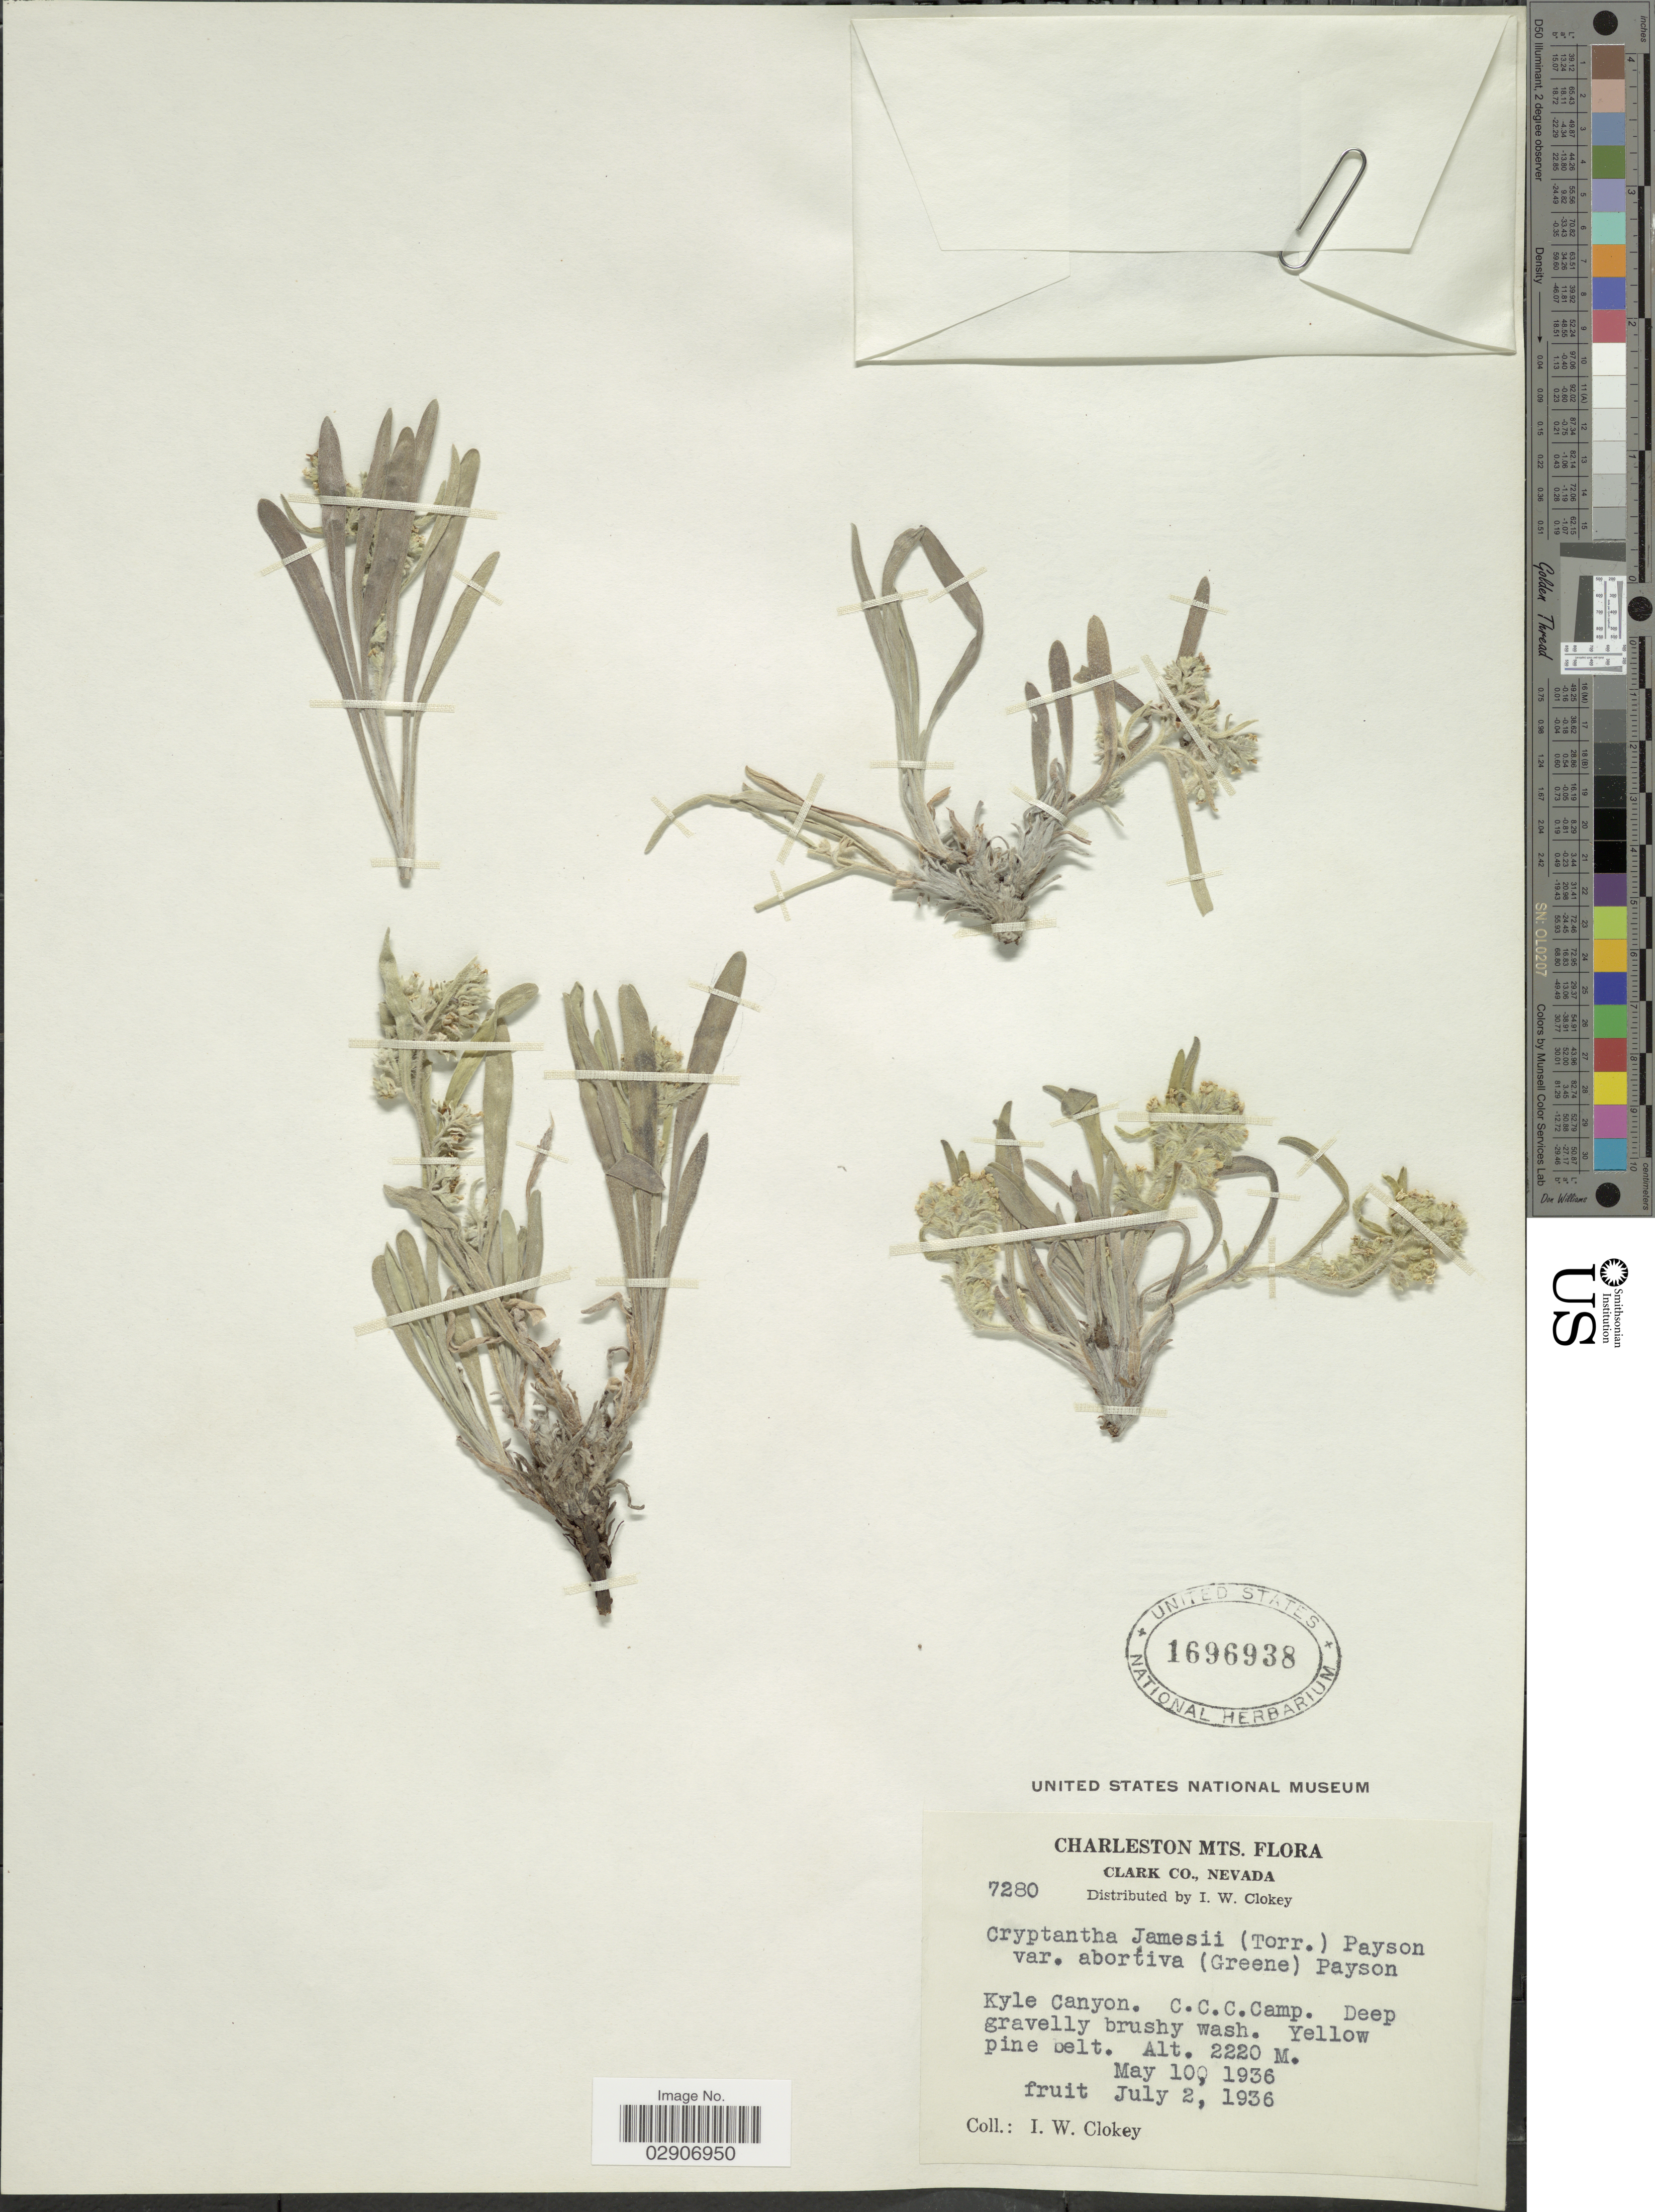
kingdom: Plantae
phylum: Tracheophyta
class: Magnoliopsida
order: Boraginales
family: Boraginaceae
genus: Cryptantha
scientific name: Cryptantha cinerea var. jamesii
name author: (Torr.) Cronq.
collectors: I. W. Clokey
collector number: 7280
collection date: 1936-05-10/1936-07-02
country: United States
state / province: Nevada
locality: Charleston Mts. Clark Co. Kyle Canyon. C. C. C. Camp.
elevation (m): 2220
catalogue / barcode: US 1696938